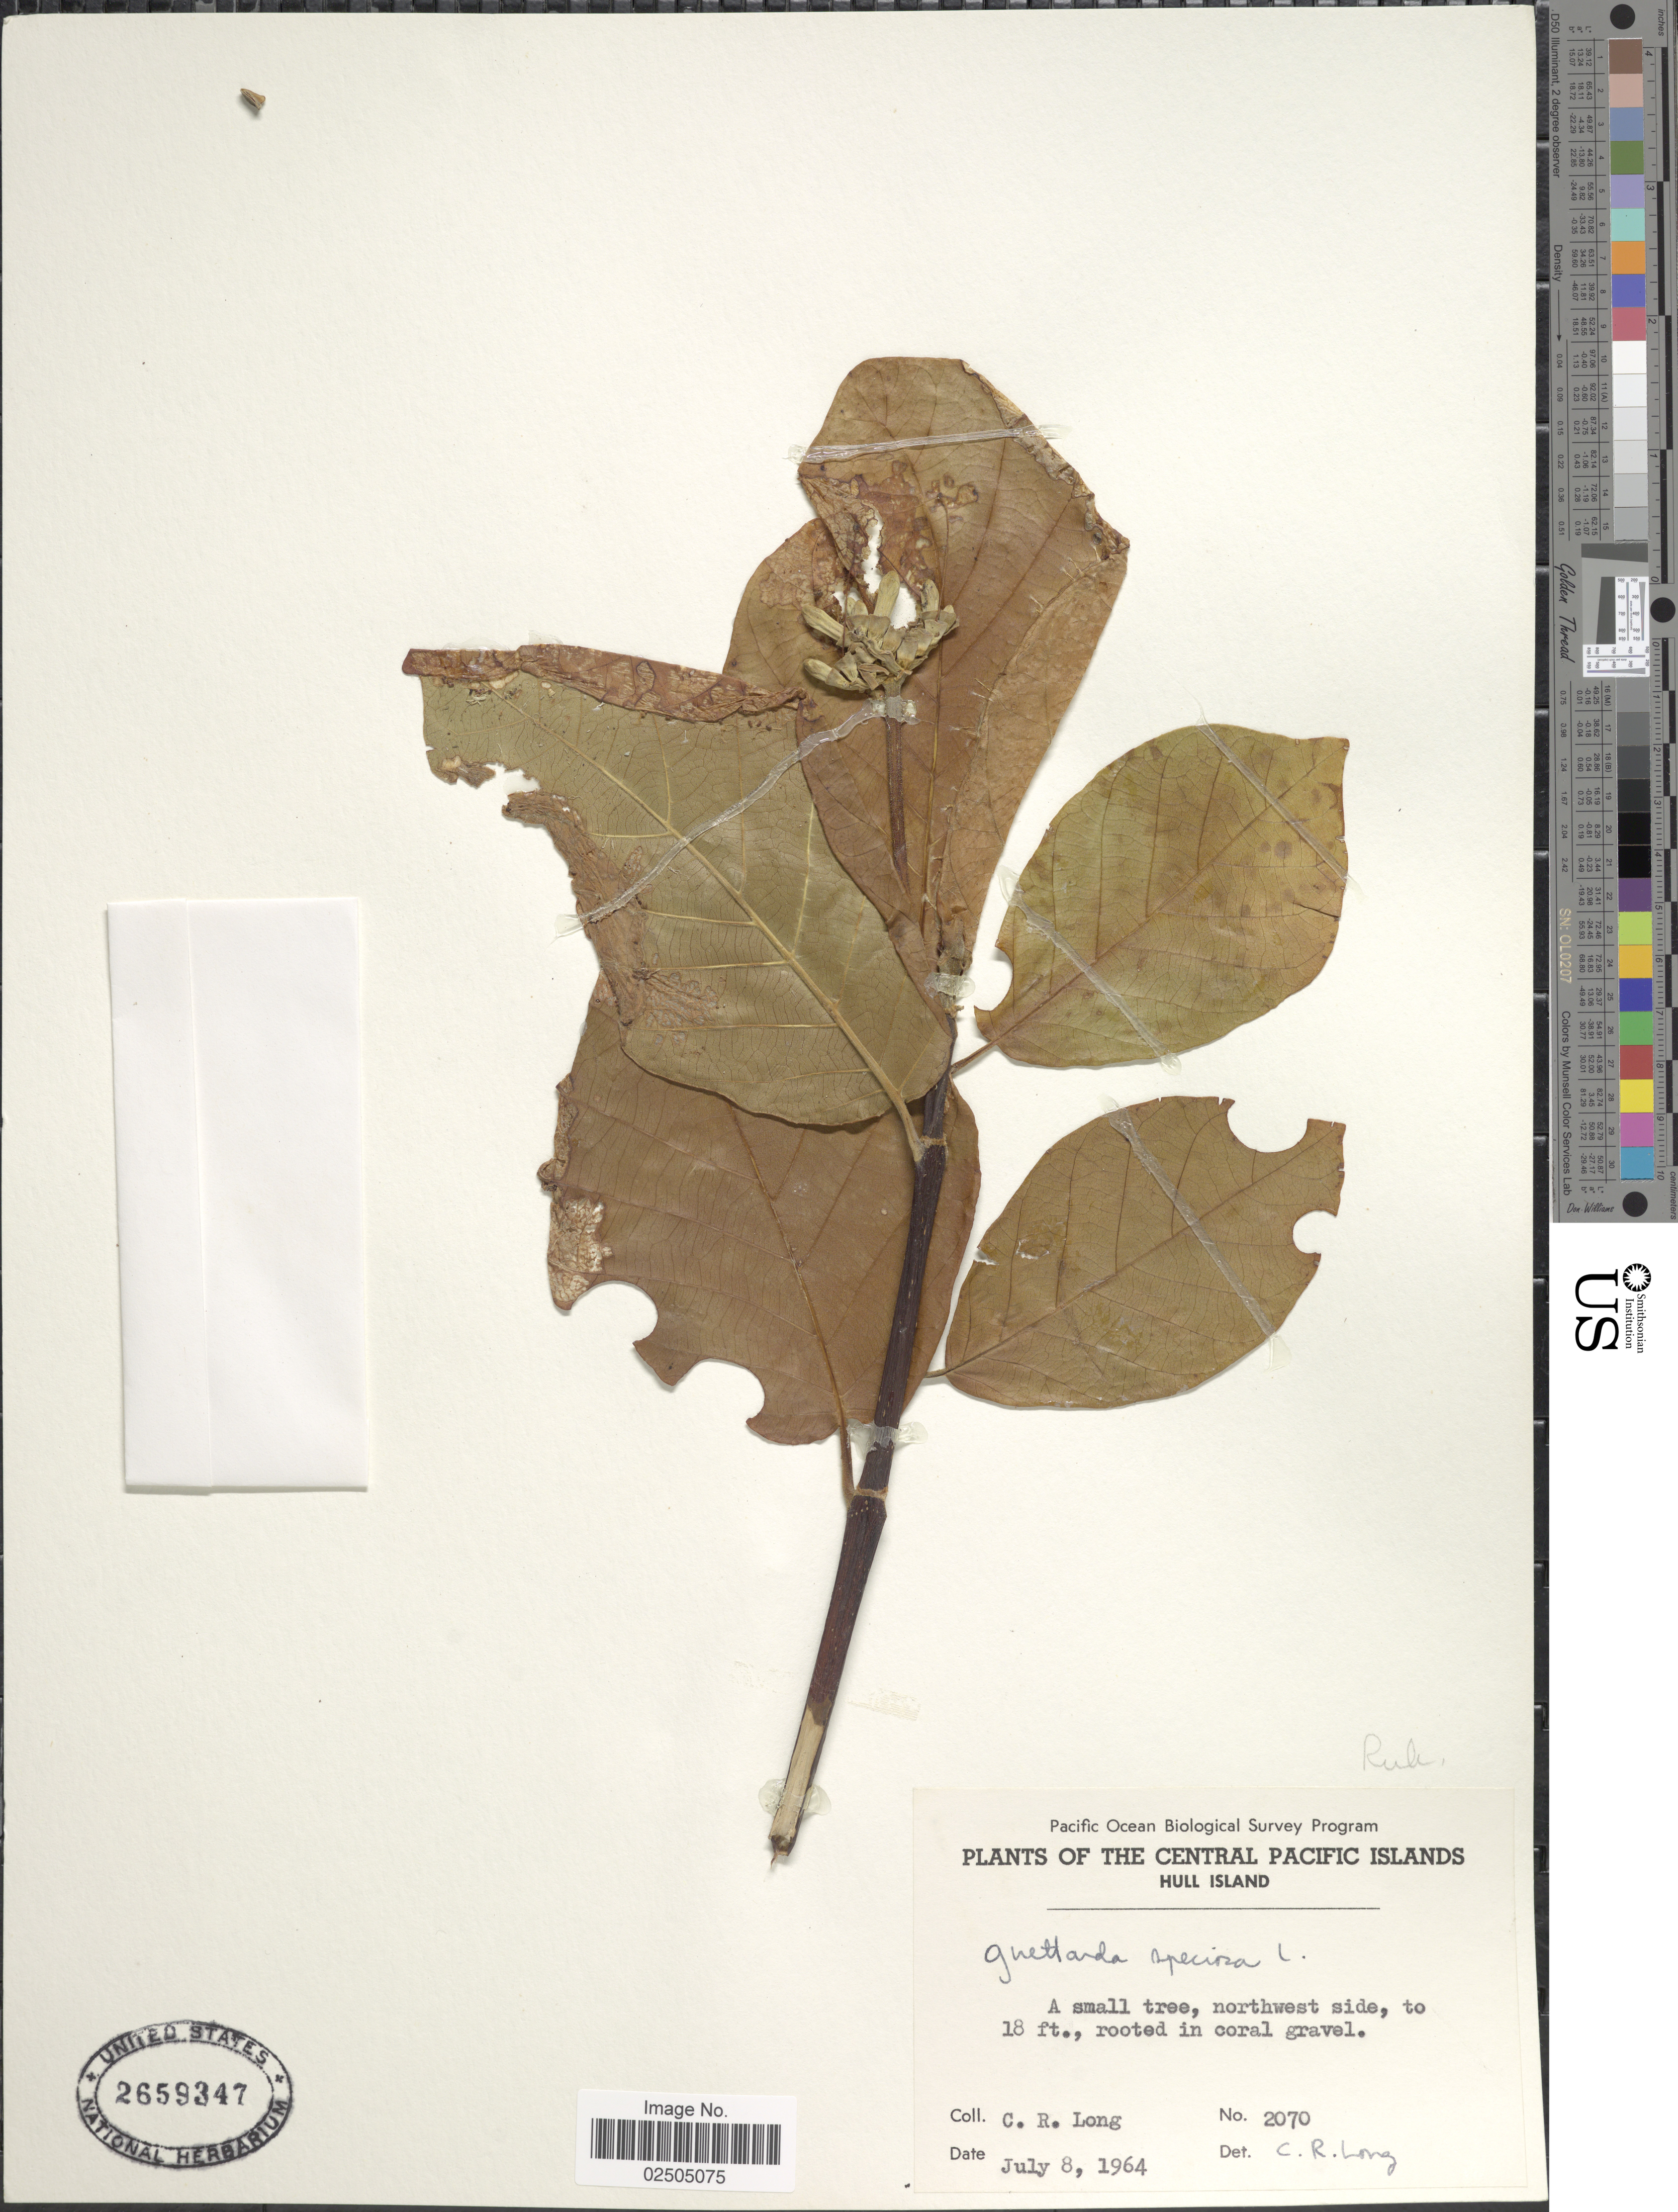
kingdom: Plantae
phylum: Tracheophyta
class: Magnoliopsida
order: Gentianales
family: Rubiaceae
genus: Guettarda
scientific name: Guettarda speciosa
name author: L.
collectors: C. R. Long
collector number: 2070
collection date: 1964-07-08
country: Kiribati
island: Orona [Hull] Atoll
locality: The Central Pacific Islands, Hull Island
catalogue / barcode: US 2659347